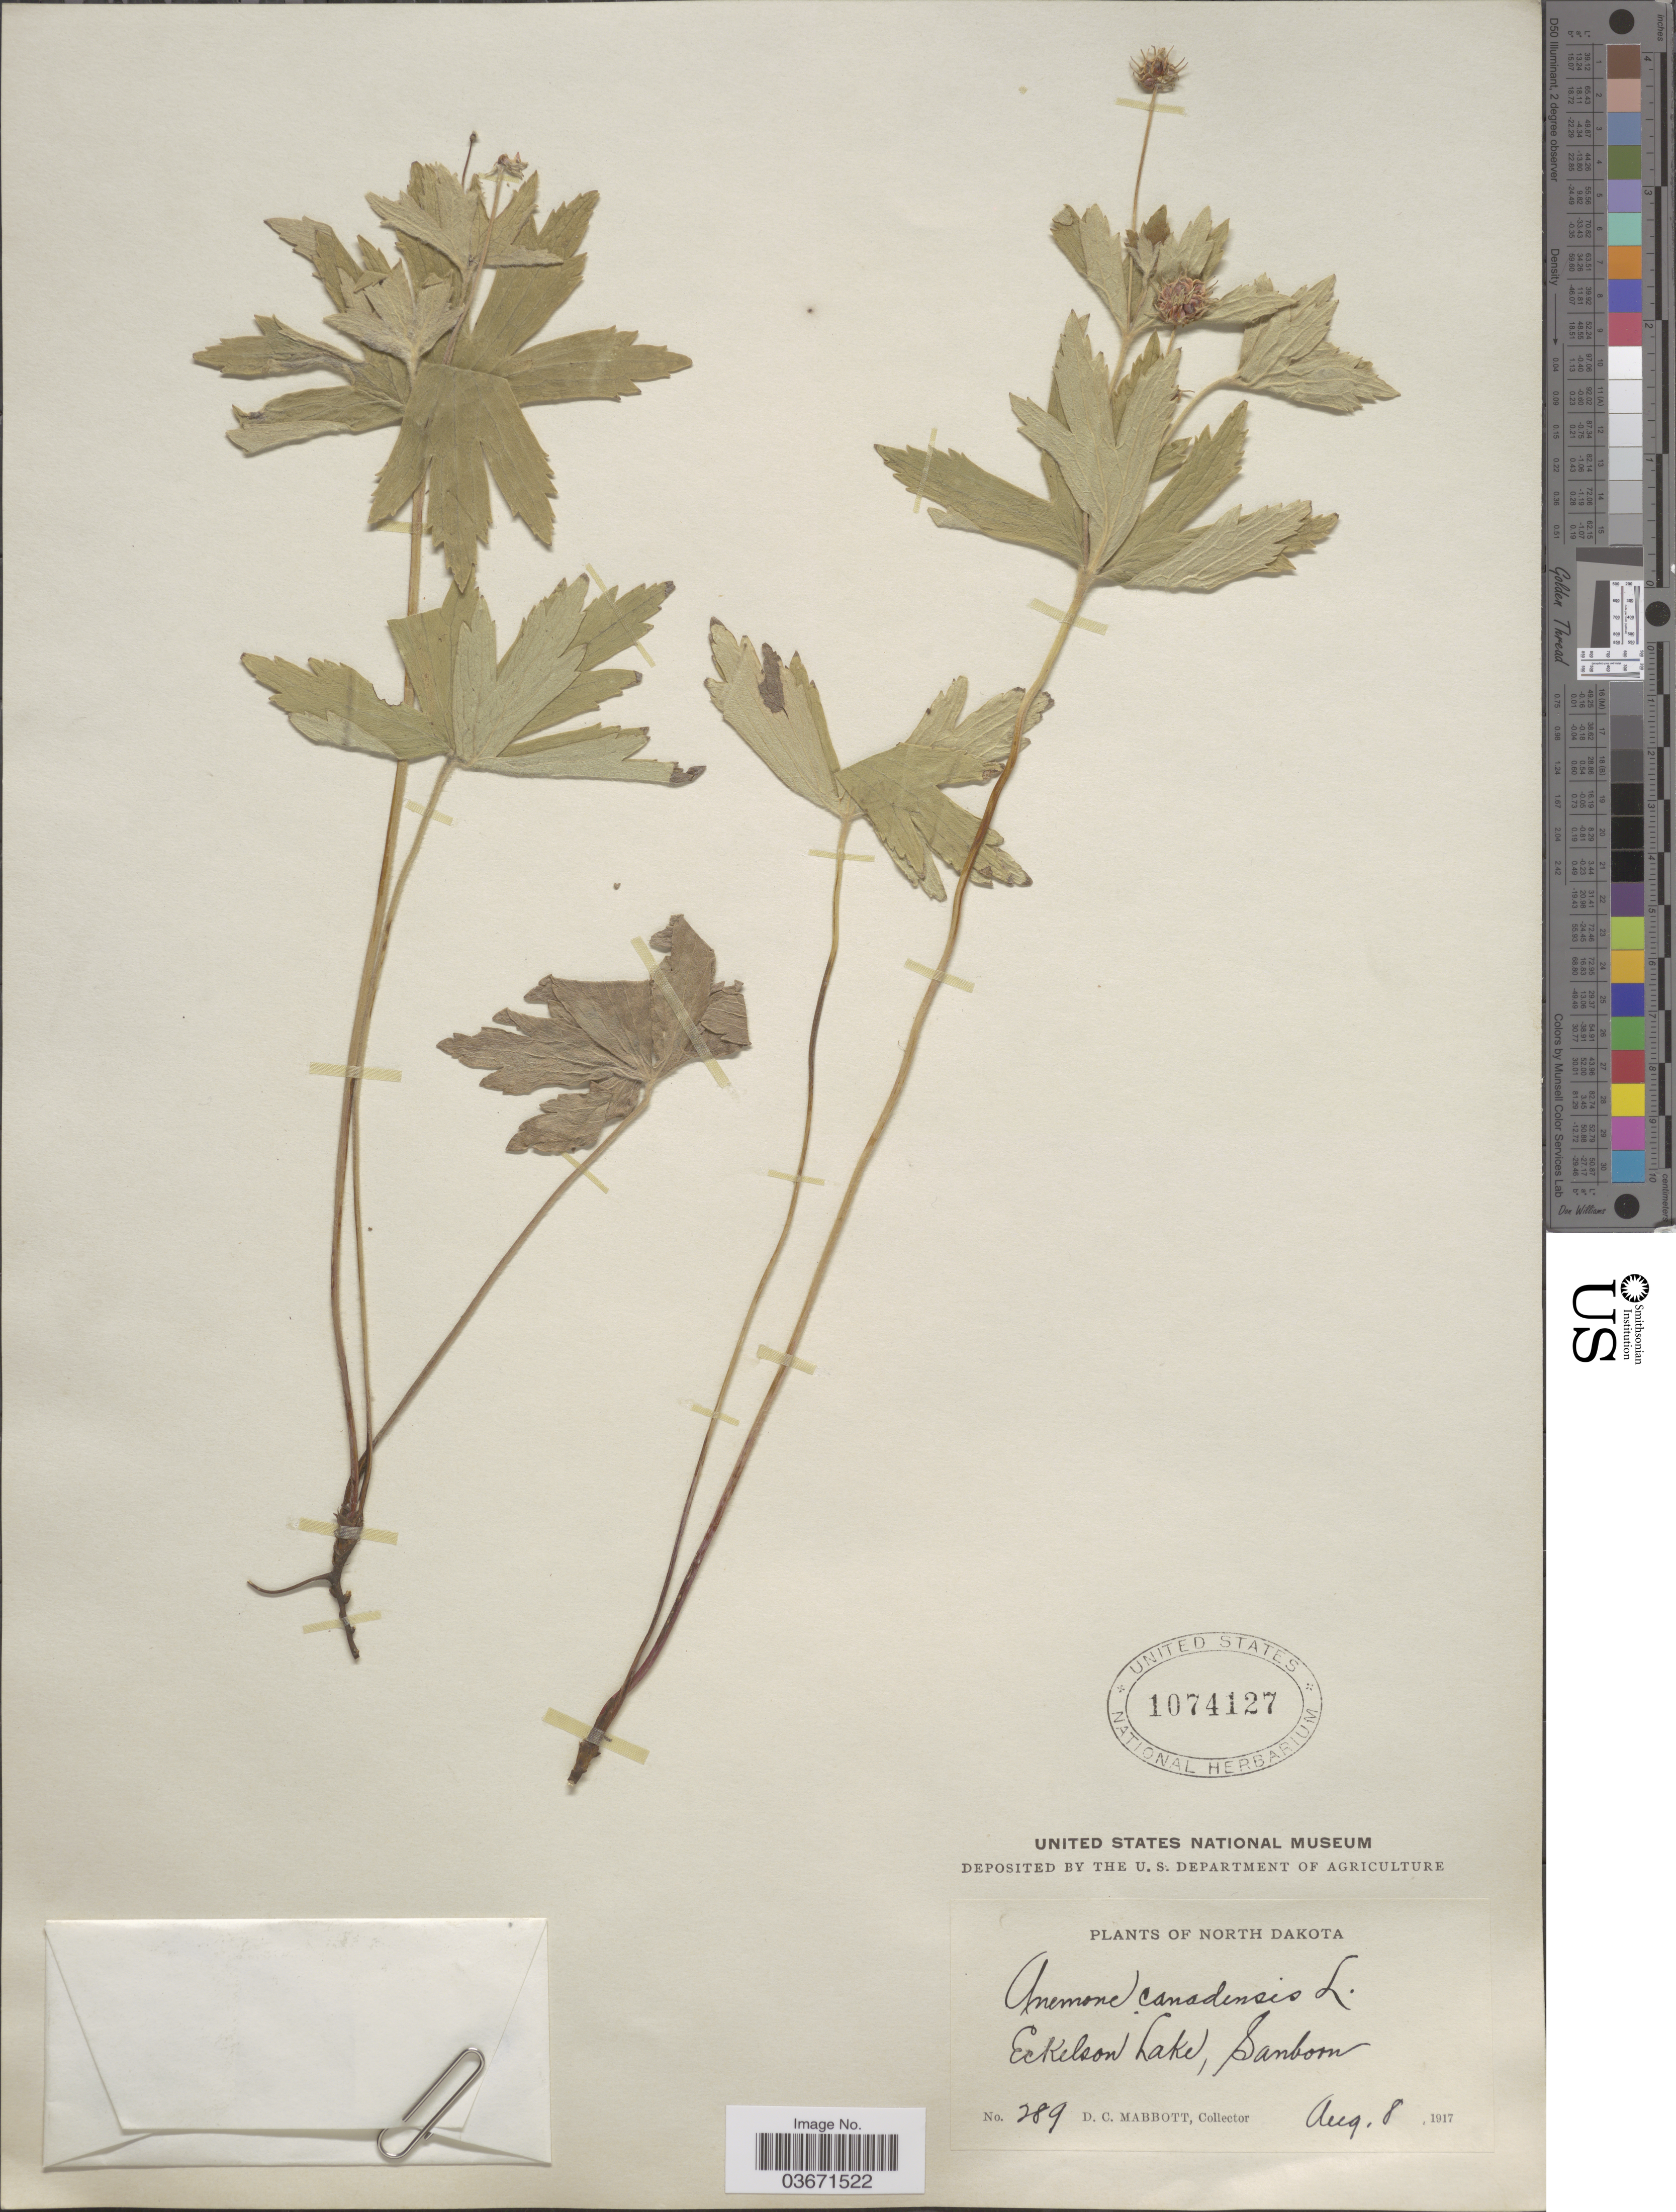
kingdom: Plantae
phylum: Tracheophyta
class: Magnoliopsida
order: Ranunculales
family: Ranunculaceae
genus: Anemone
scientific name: Anemone canadensis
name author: L.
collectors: D. Mabbott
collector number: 289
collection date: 1917-08-08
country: United States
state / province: North Dakota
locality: Eckelson Lake, Sanborn.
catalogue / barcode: US 1074127